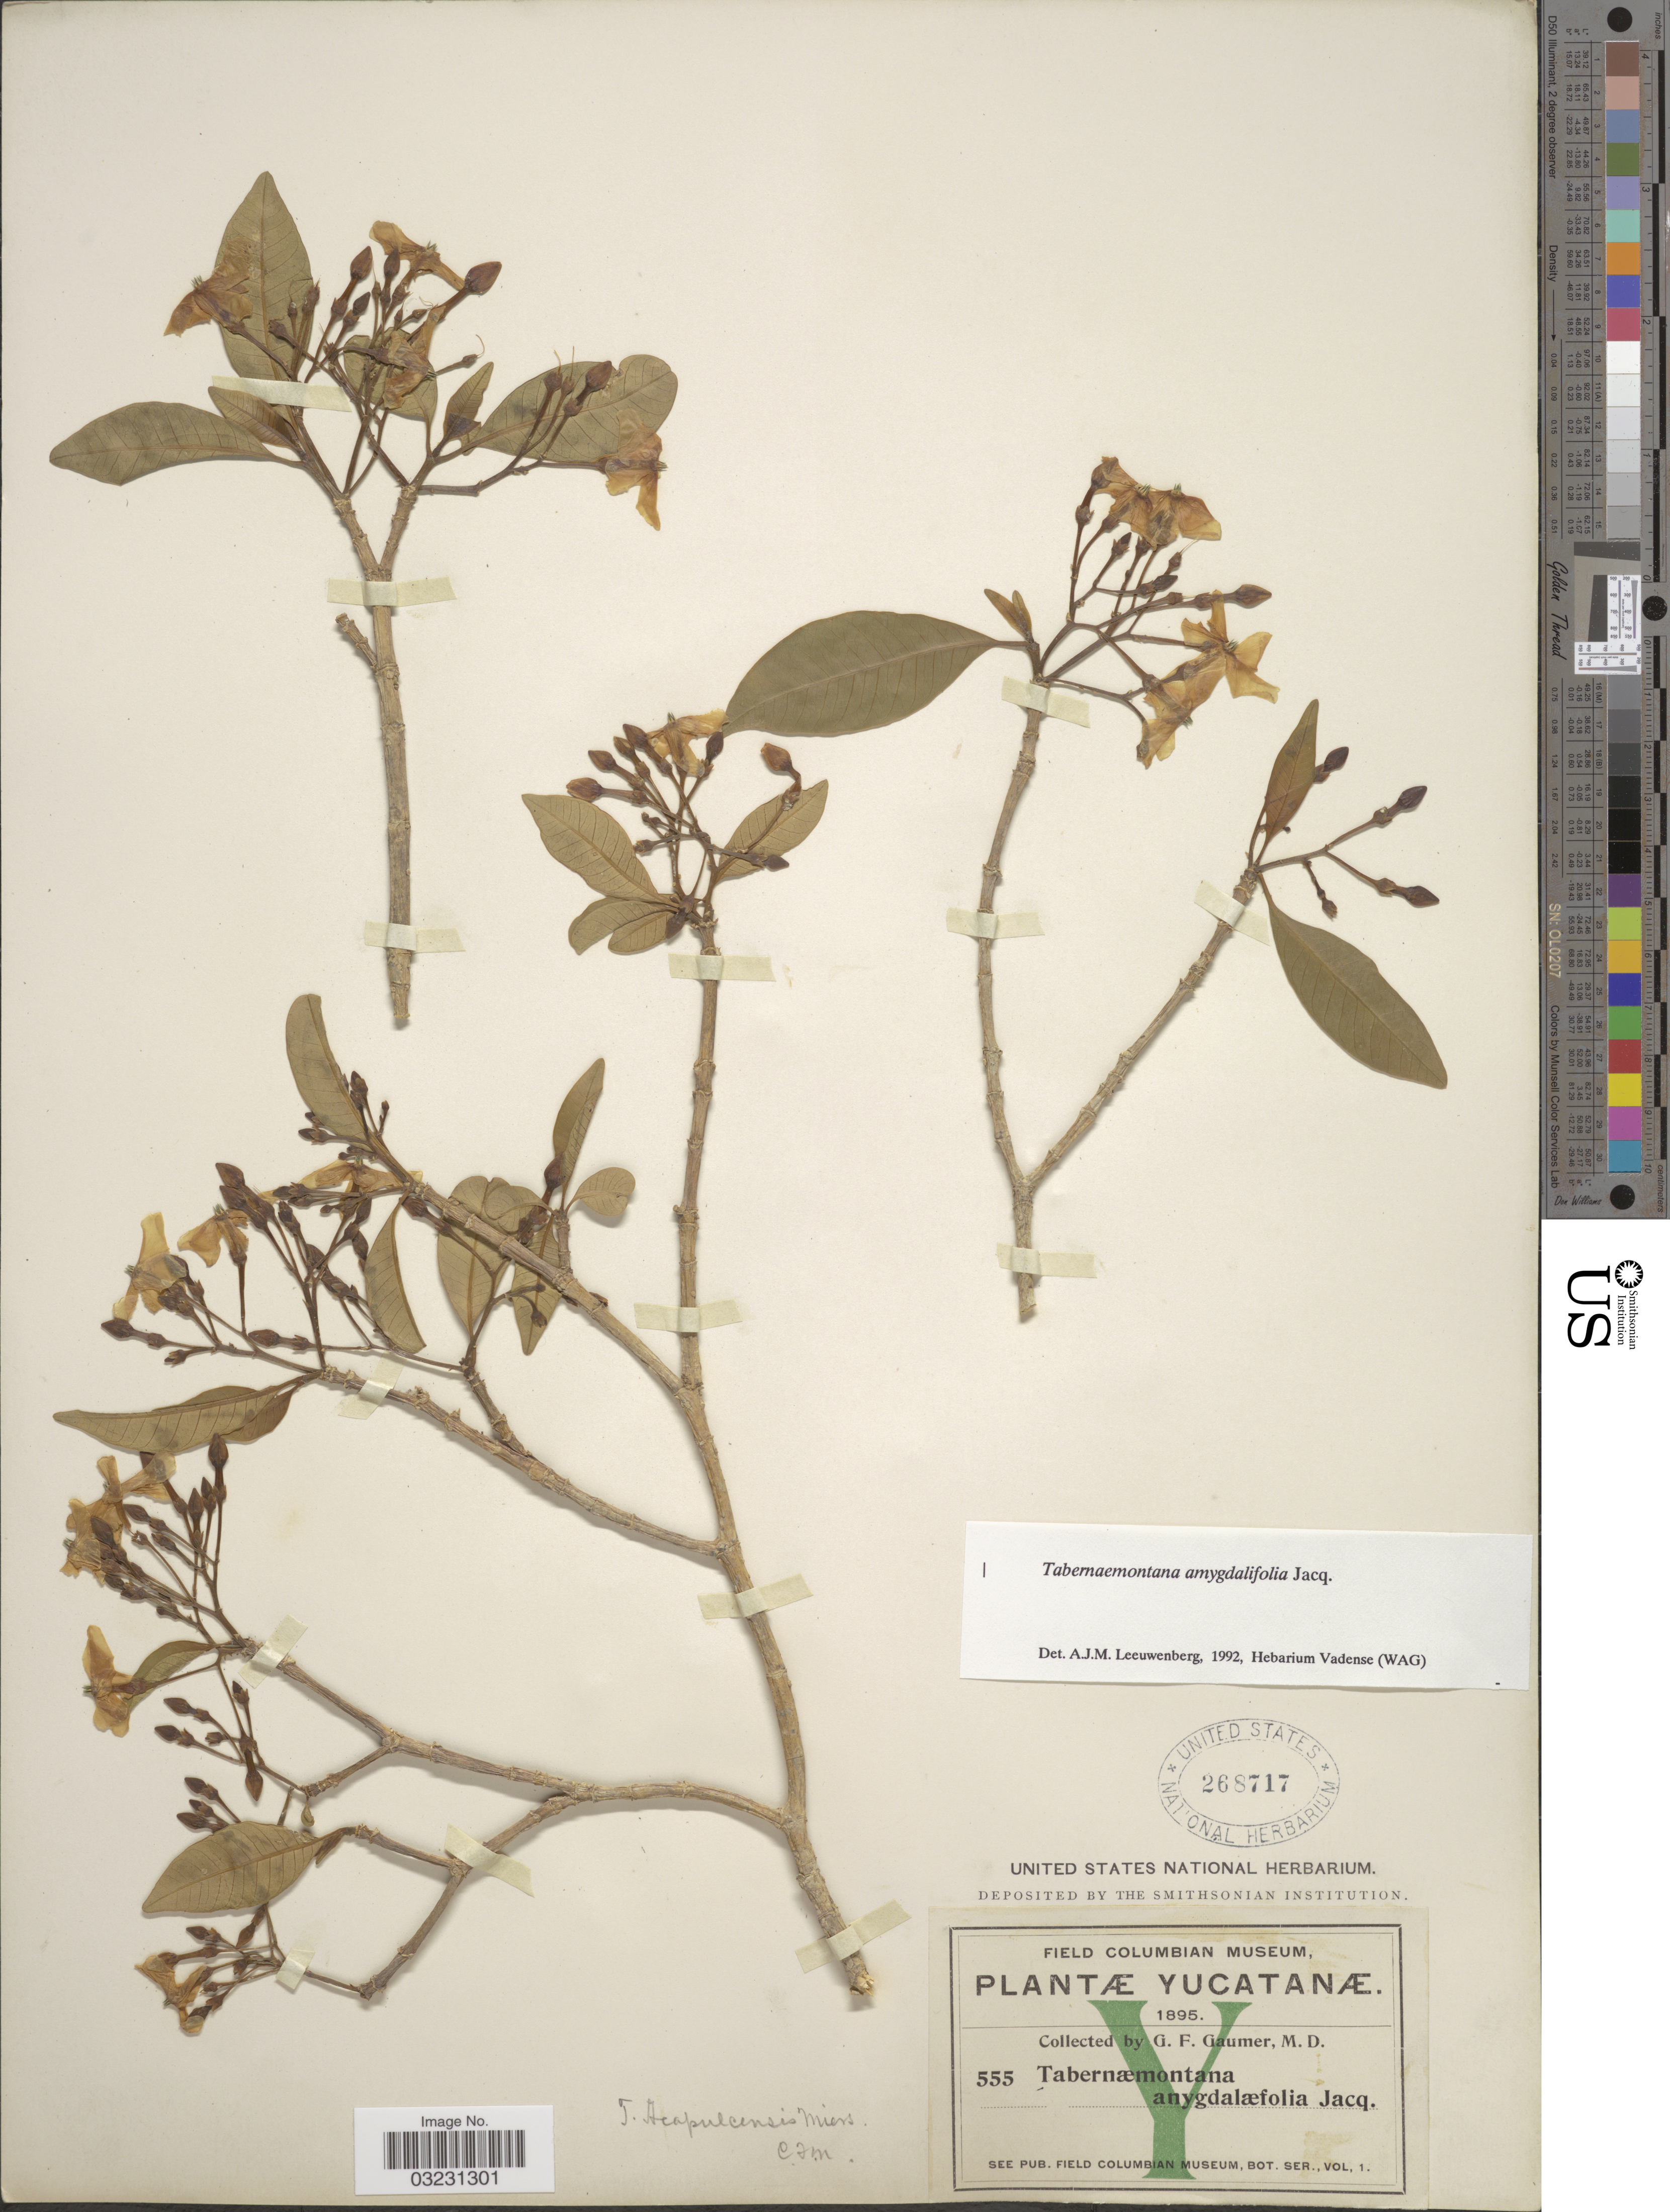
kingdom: Plantae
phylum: Tracheophyta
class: Magnoliopsida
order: Gentianales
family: Apocynaceae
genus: Tabernaemontana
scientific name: Tabernaemontana amygdalifolia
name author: Jacq.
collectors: G. F. Gaumer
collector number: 555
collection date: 1895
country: Mexico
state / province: Yucatán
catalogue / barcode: US 268717